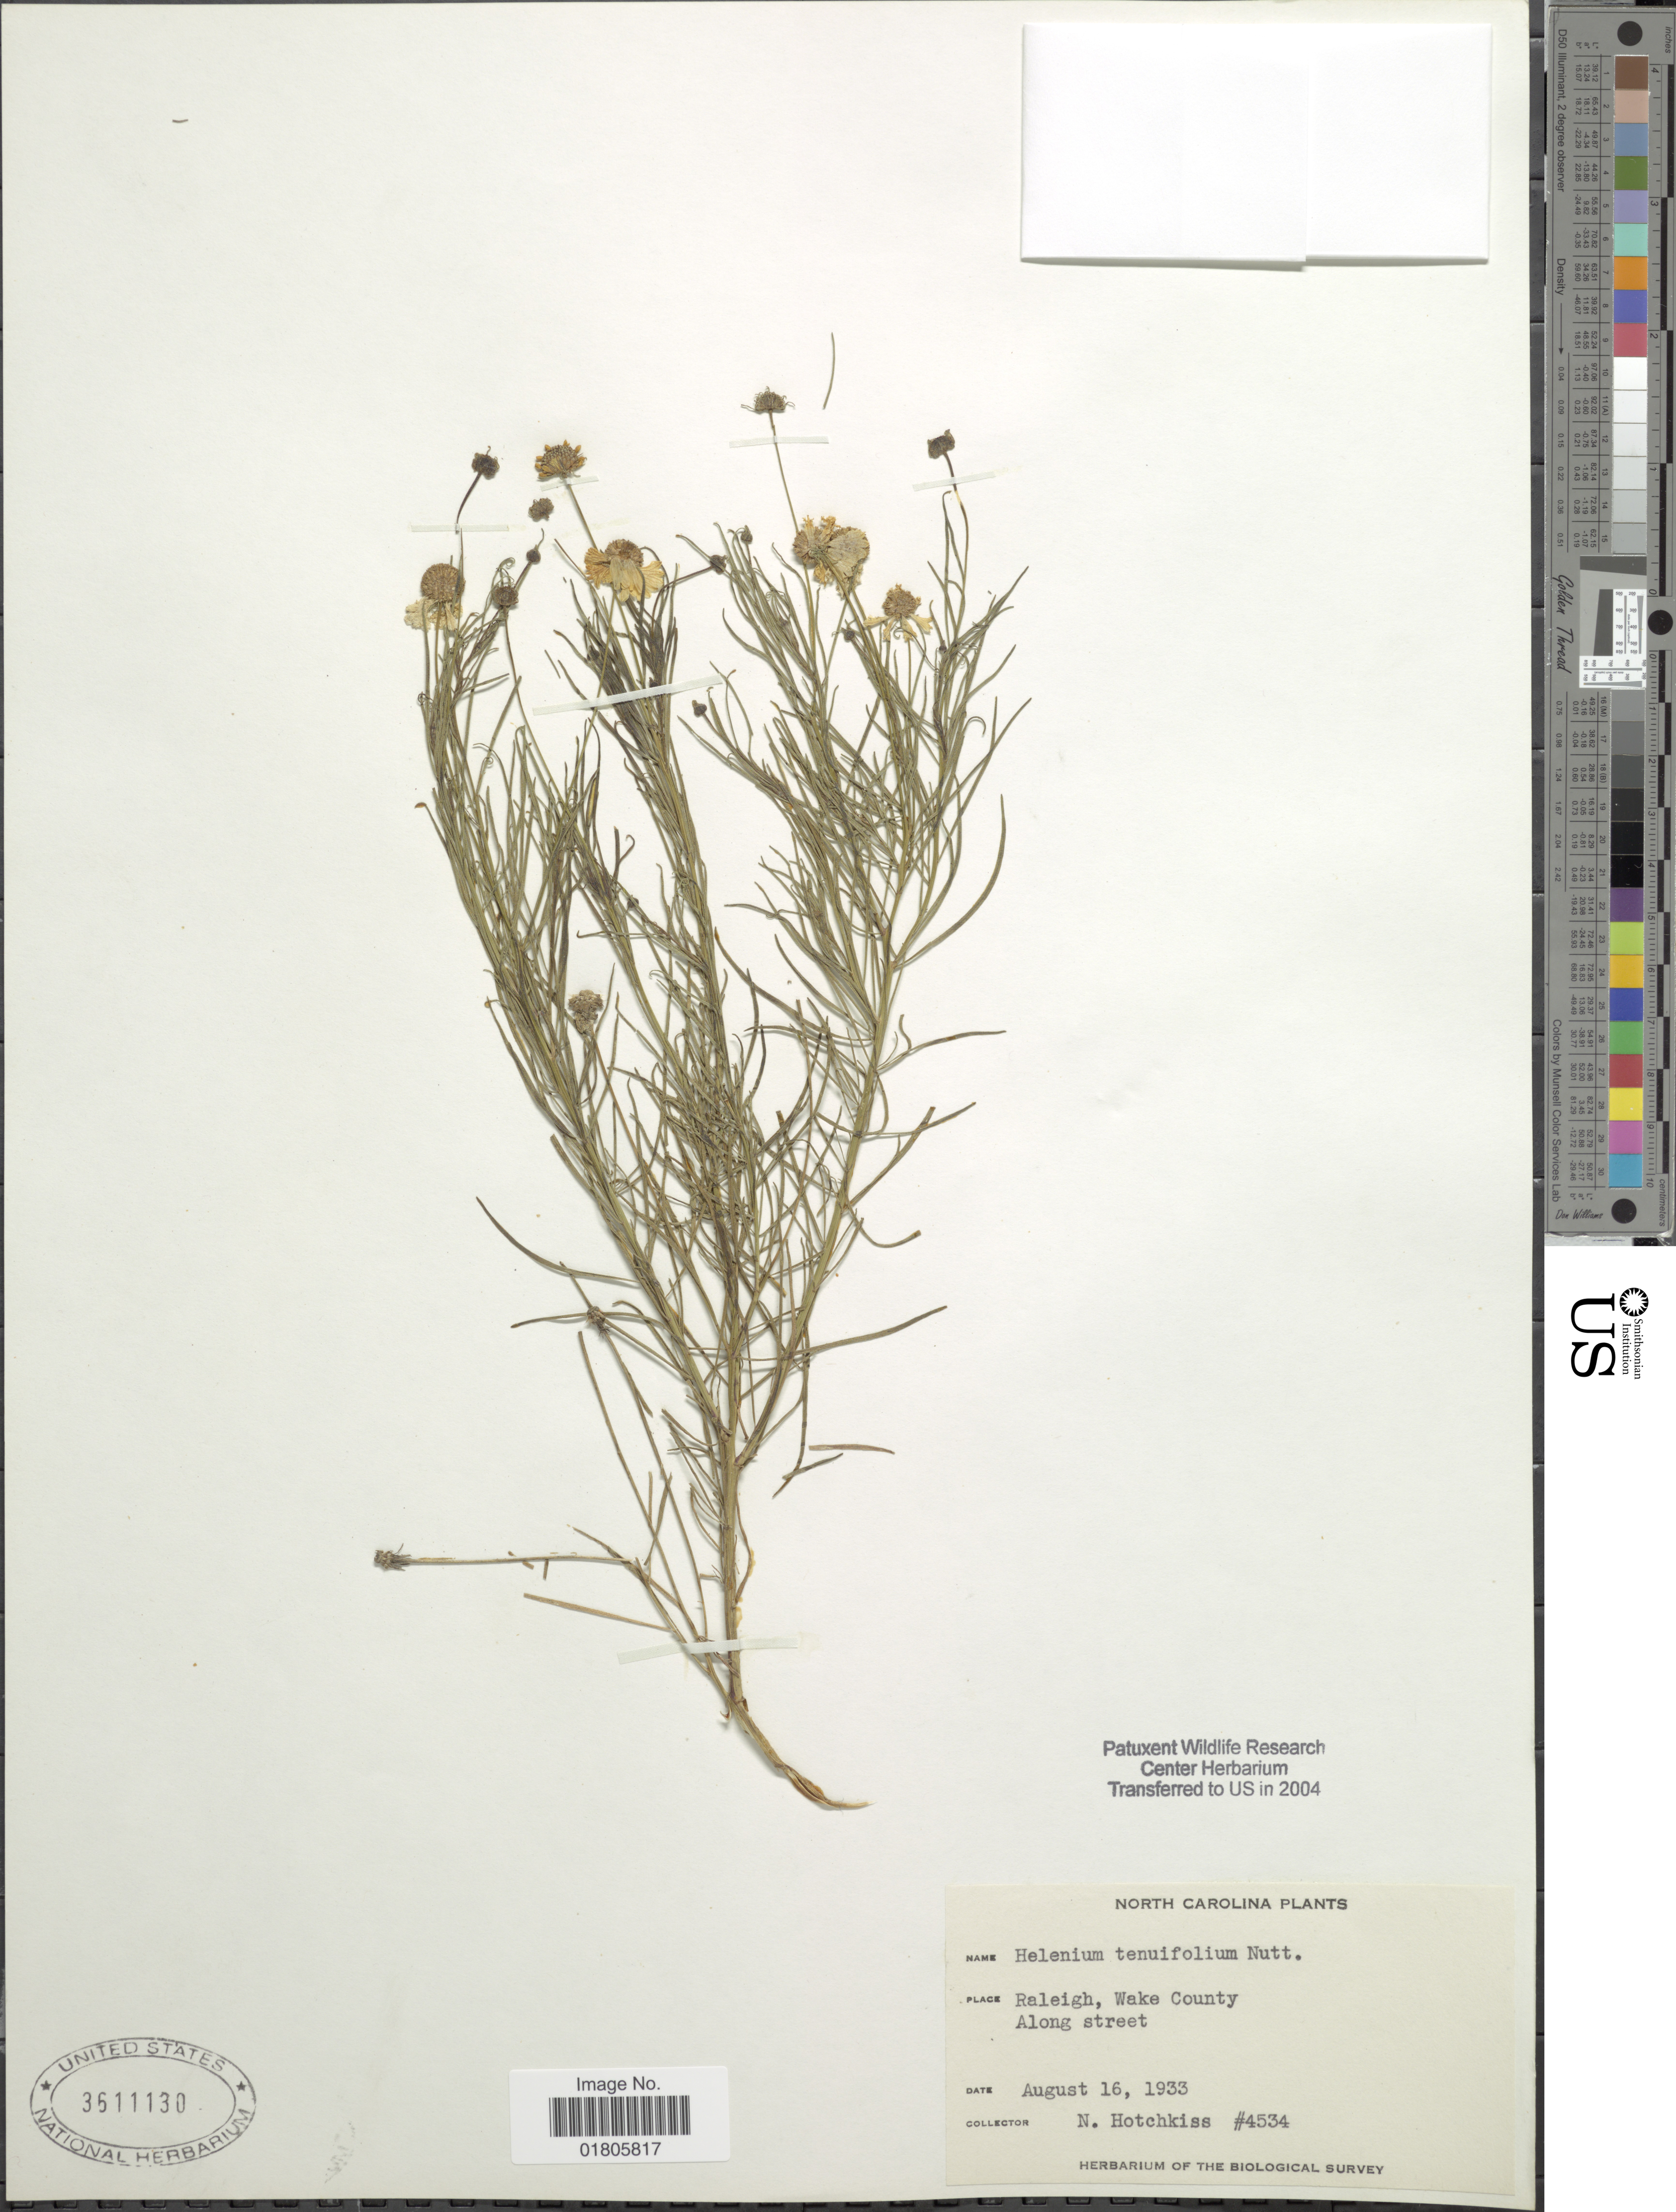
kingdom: Plantae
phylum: Tracheophyta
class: Magnoliopsida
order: Asterales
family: Asteraceae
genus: Helenium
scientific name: Helenium amarum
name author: (Raf.) H. Rock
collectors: N. Hotchkiss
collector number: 4534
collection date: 1933-08-16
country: United States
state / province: North Carolina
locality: Raleigh, Wake County, Along street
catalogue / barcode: US 3611130